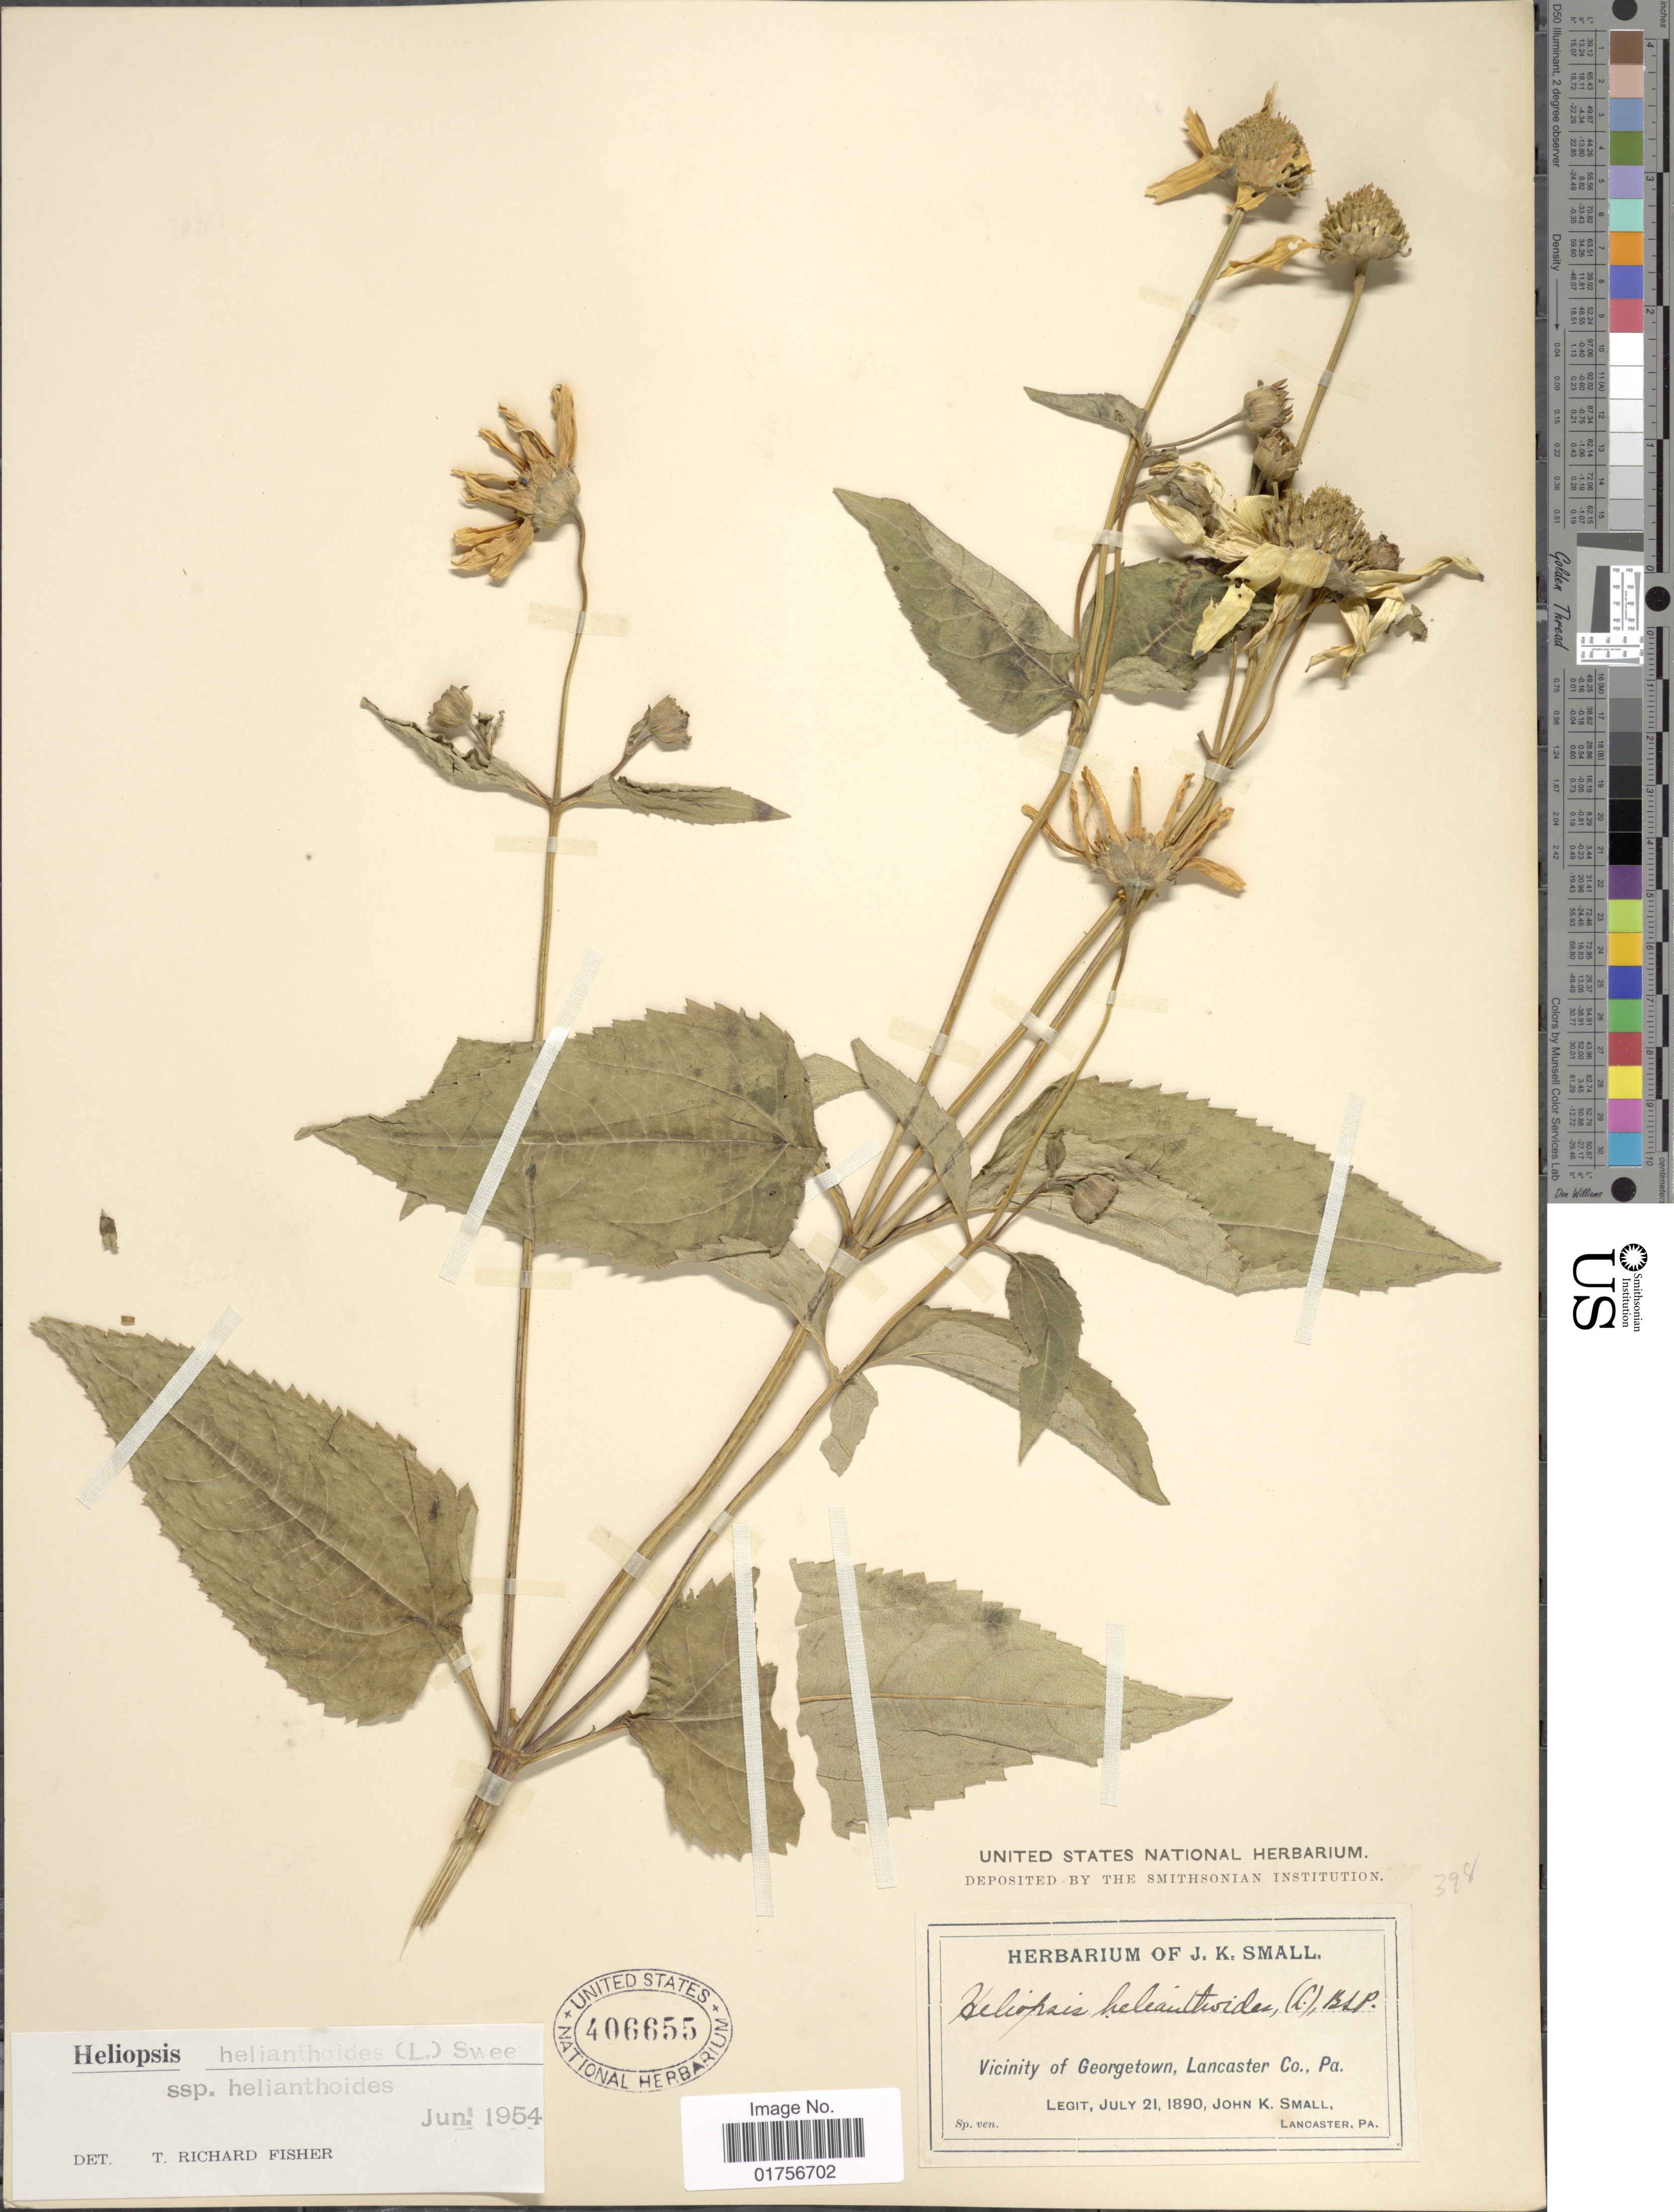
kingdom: Plantae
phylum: Tracheophyta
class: Magnoliopsida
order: Asterales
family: Asteraceae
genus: Heliopsis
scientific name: Heliopsis helianthoides subsp. helianthoides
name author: (L.) Sweet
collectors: J. K. Small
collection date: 1890-07-21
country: United States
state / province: Pennsylvania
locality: Vicinity of Georgetown, Lancaster Co., Pa.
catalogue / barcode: US 406655